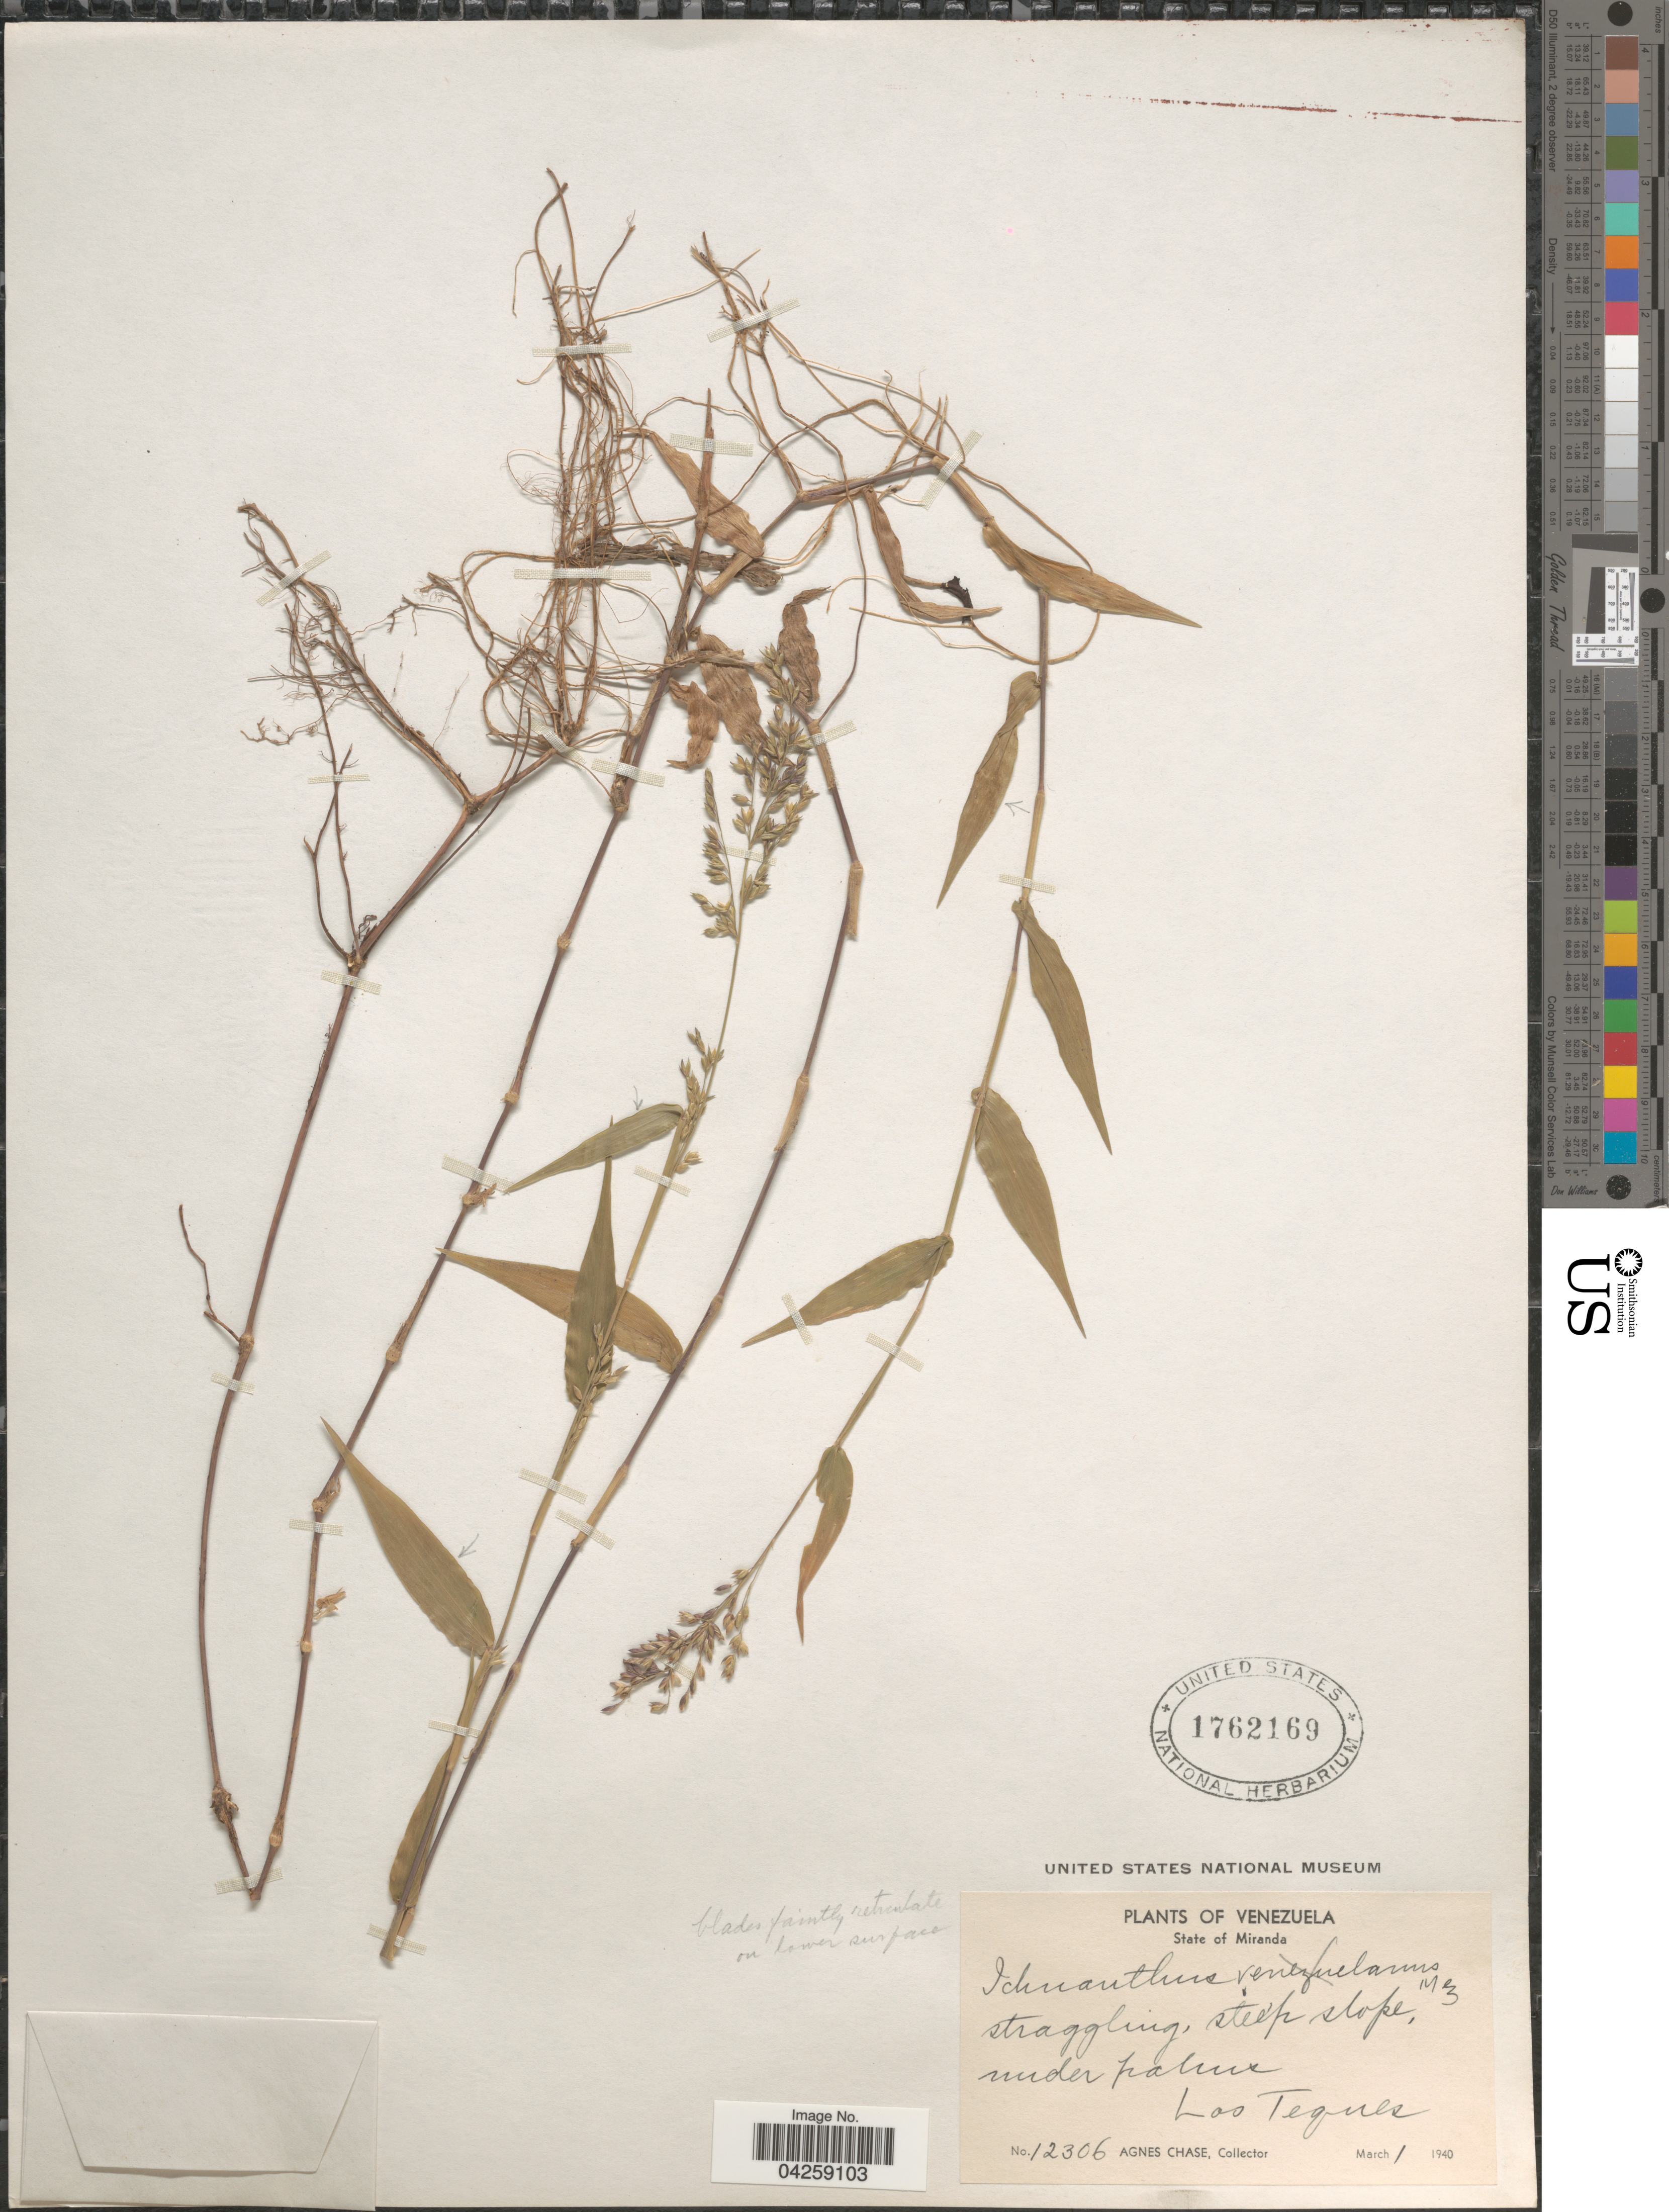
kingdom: Plantae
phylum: Tracheophyta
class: Liliopsida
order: Poales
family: Poaceae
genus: Ichnanthus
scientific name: Ichnanthus pallens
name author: (Sw.) Munro ex Benth.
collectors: A. Chase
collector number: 12306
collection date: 1940-03-01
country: Venezuela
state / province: Miranda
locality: Los Teques.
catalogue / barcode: US 1762169